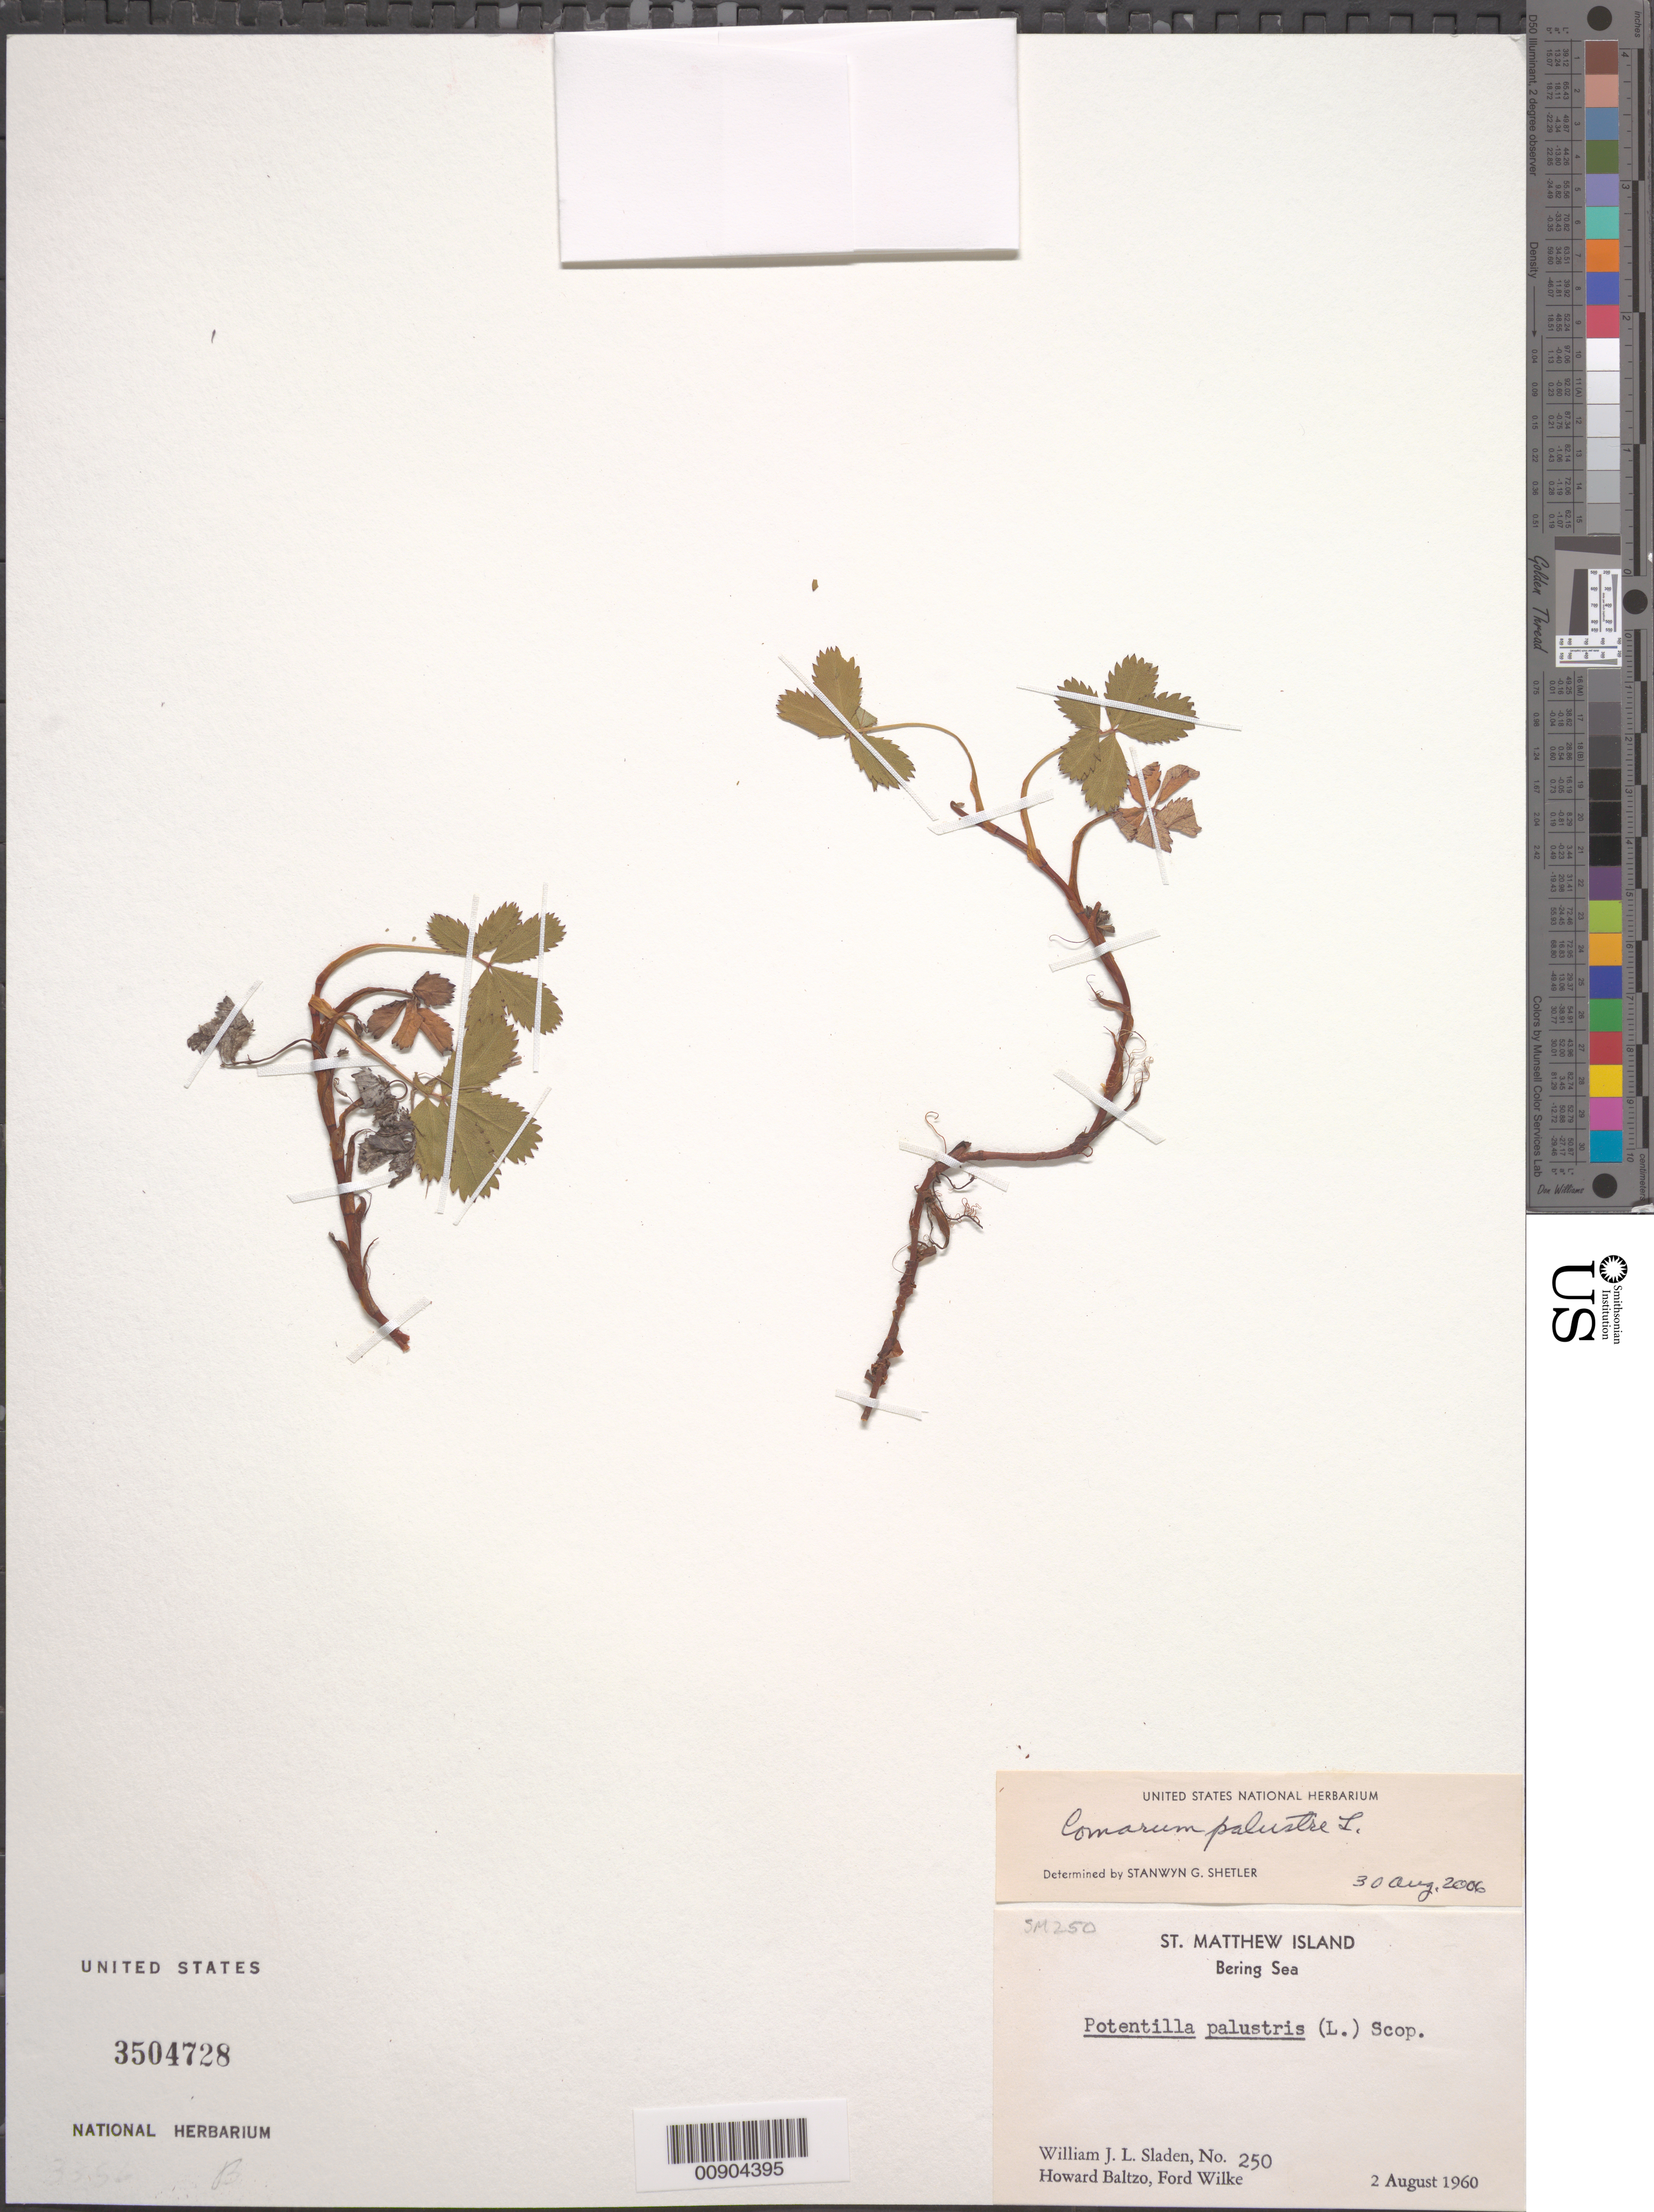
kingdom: Plantae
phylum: Tracheophyta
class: Magnoliopsida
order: Rosales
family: Rosaceae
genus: Comarum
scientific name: Comarum palustre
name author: L.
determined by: Shetler, Stanwyn G., (US), NMNH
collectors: W. Sladen, H. Baltzo & F. Wilke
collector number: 250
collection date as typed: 02 Aug 1960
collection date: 1960-08-02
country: United States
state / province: Alaska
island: St. Matthew Island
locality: St. Matthew Island, Bering Sea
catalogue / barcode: US 3504728